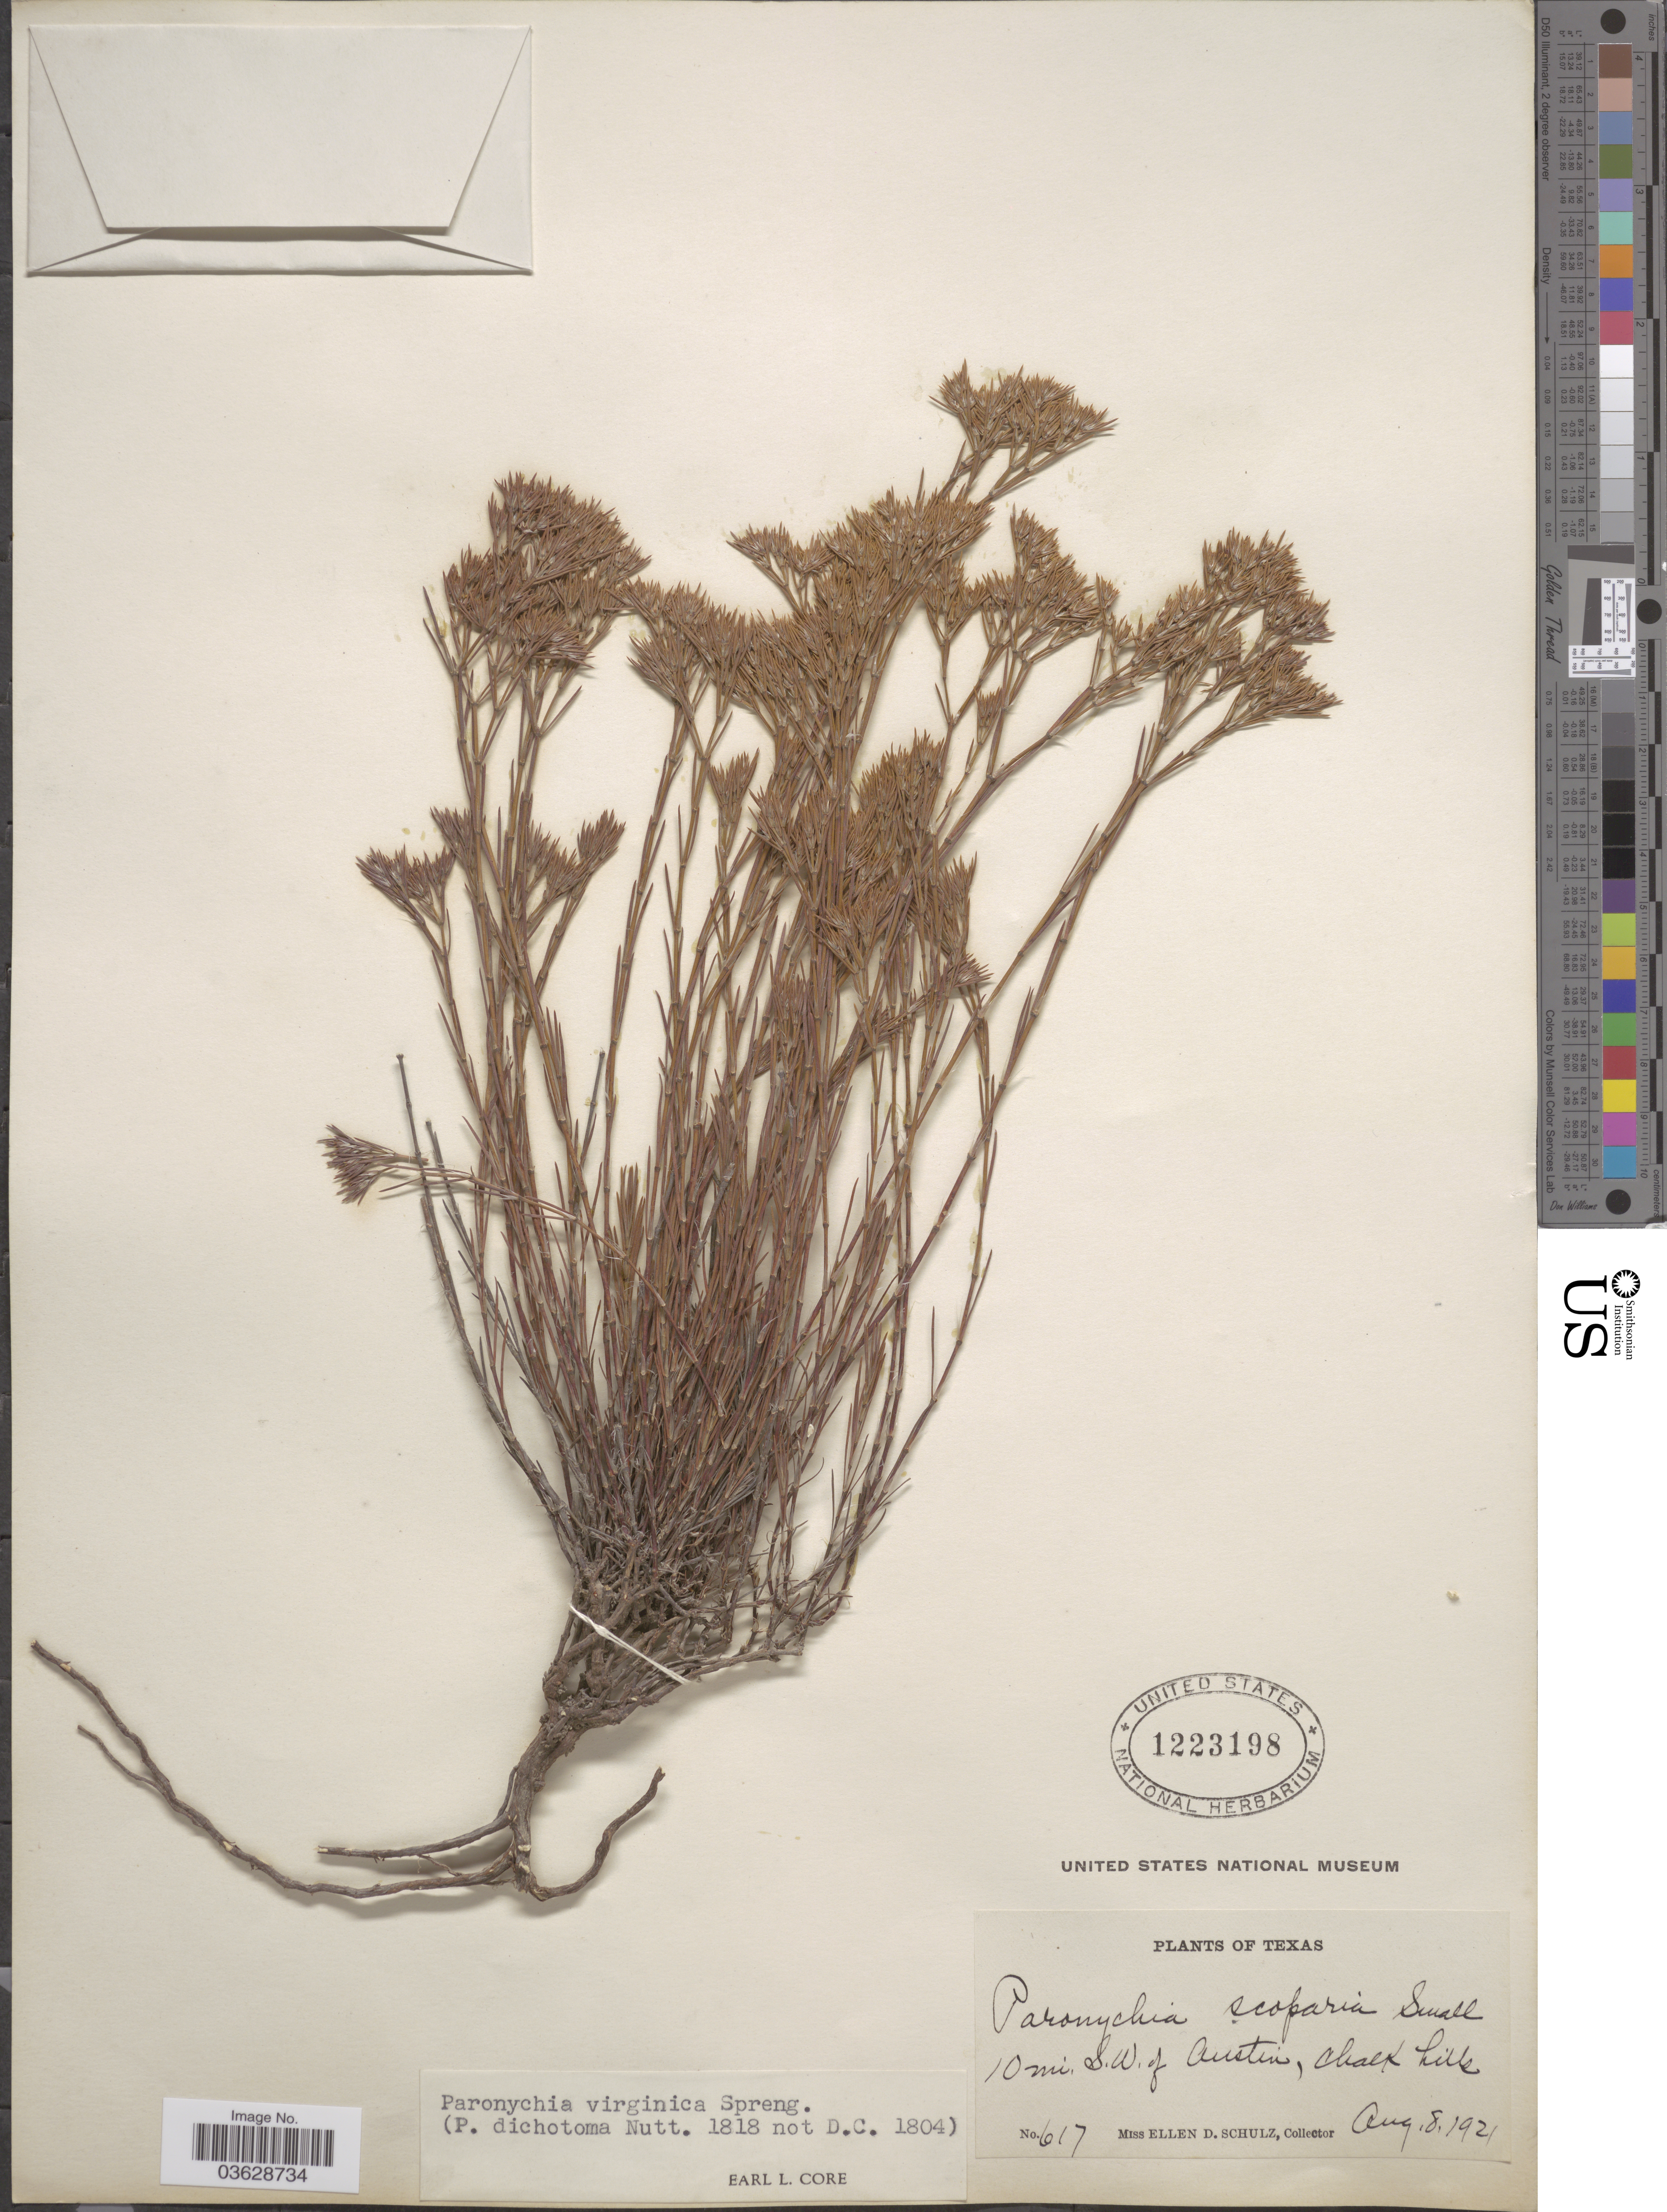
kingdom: Plantae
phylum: Tracheophyta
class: Magnoliopsida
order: Caryophyllales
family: Caryophyllaceae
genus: Paronychia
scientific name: Paronychia virginica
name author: Spreng.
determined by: Core, E. L.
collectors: E. D. Schulz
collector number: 617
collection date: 1921-08-08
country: United States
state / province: Texas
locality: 10 mi. S. W. of Austin, chalk hills.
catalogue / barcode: US 1223198